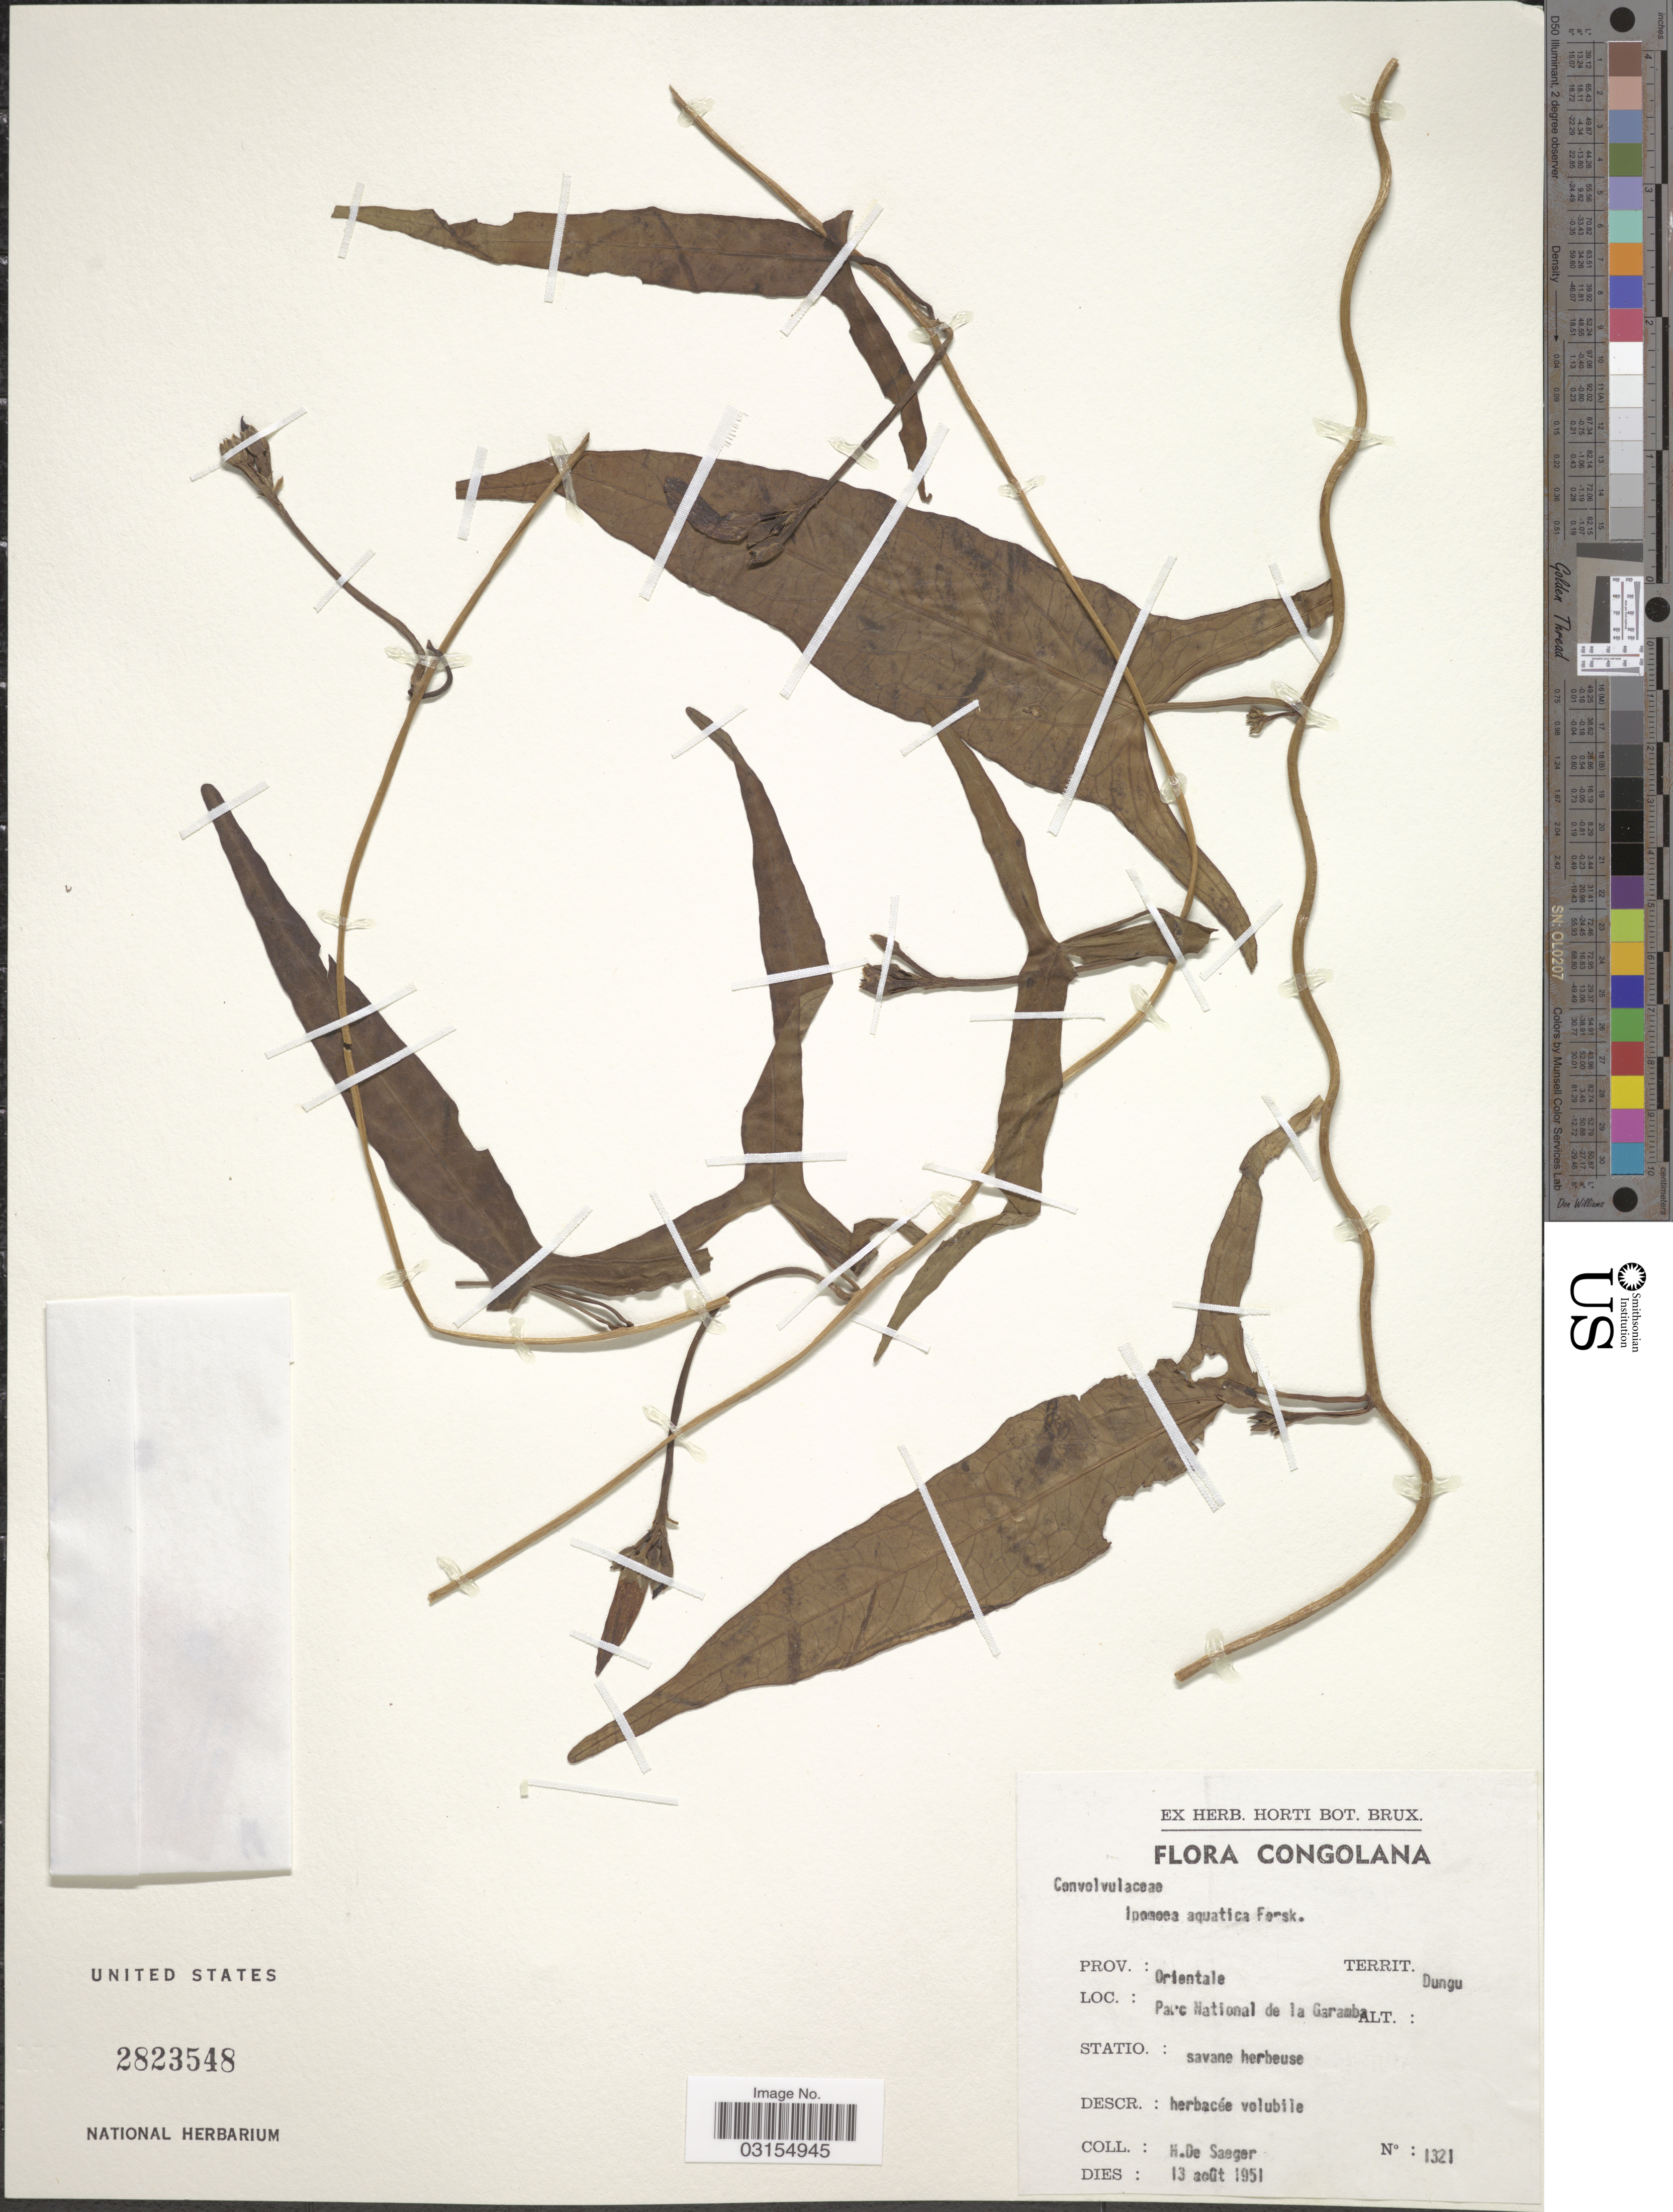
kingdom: Plantae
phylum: Tracheophyta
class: Magnoliopsida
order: Solanales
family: Convolvulaceae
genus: Ipomoea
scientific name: Ipomoea aquatica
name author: Forssk.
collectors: H. De Saeger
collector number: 1321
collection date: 1951-08-13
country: Congo, Democratic Republic of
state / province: Haut-Uele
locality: Congolana. Territ. Dungu. Parc National de la Garamba.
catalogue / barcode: US 2823548